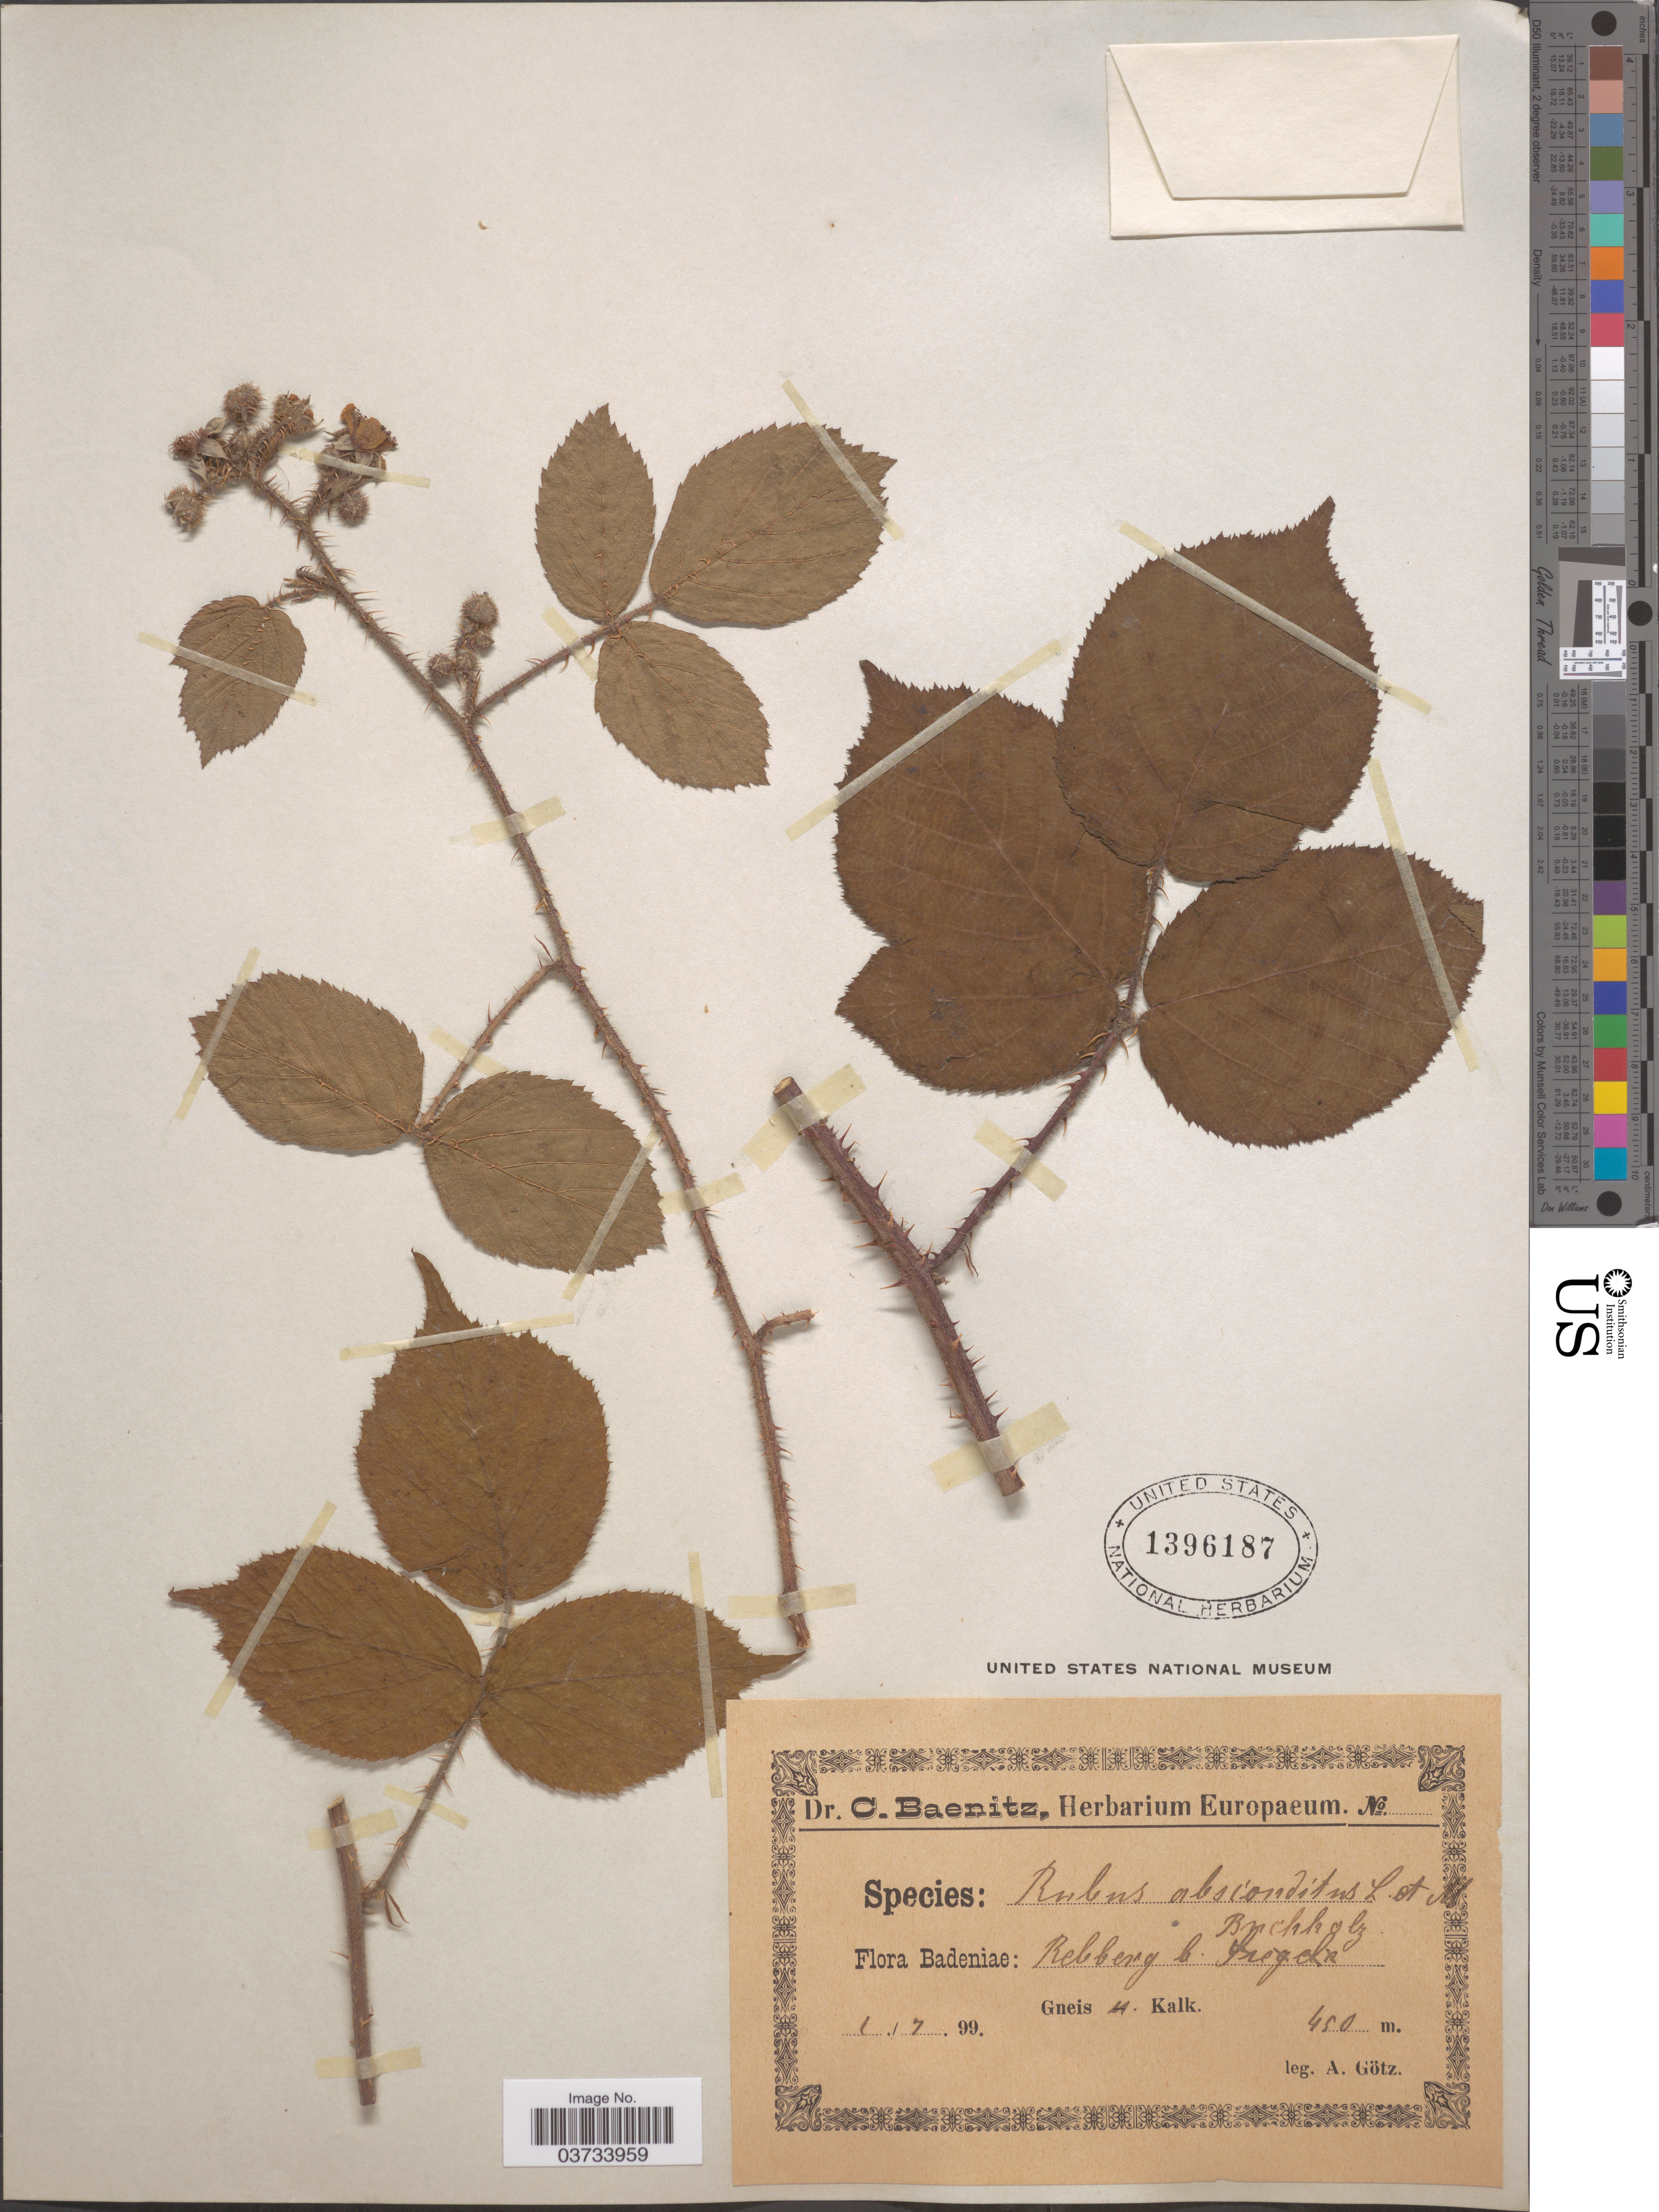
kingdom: Plantae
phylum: Tracheophyta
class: Magnoliopsida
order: Rosales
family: Rosaceae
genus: Rubus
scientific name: Rubus absconditus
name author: Lefèvre & P.J. Müll.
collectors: A. Götz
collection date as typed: Transcribed d/m/y: 1/7/99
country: Germany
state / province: Baden-Württemberg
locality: Badeniae: Rebberg b. Buchholz.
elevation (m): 450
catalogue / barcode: US 1396187